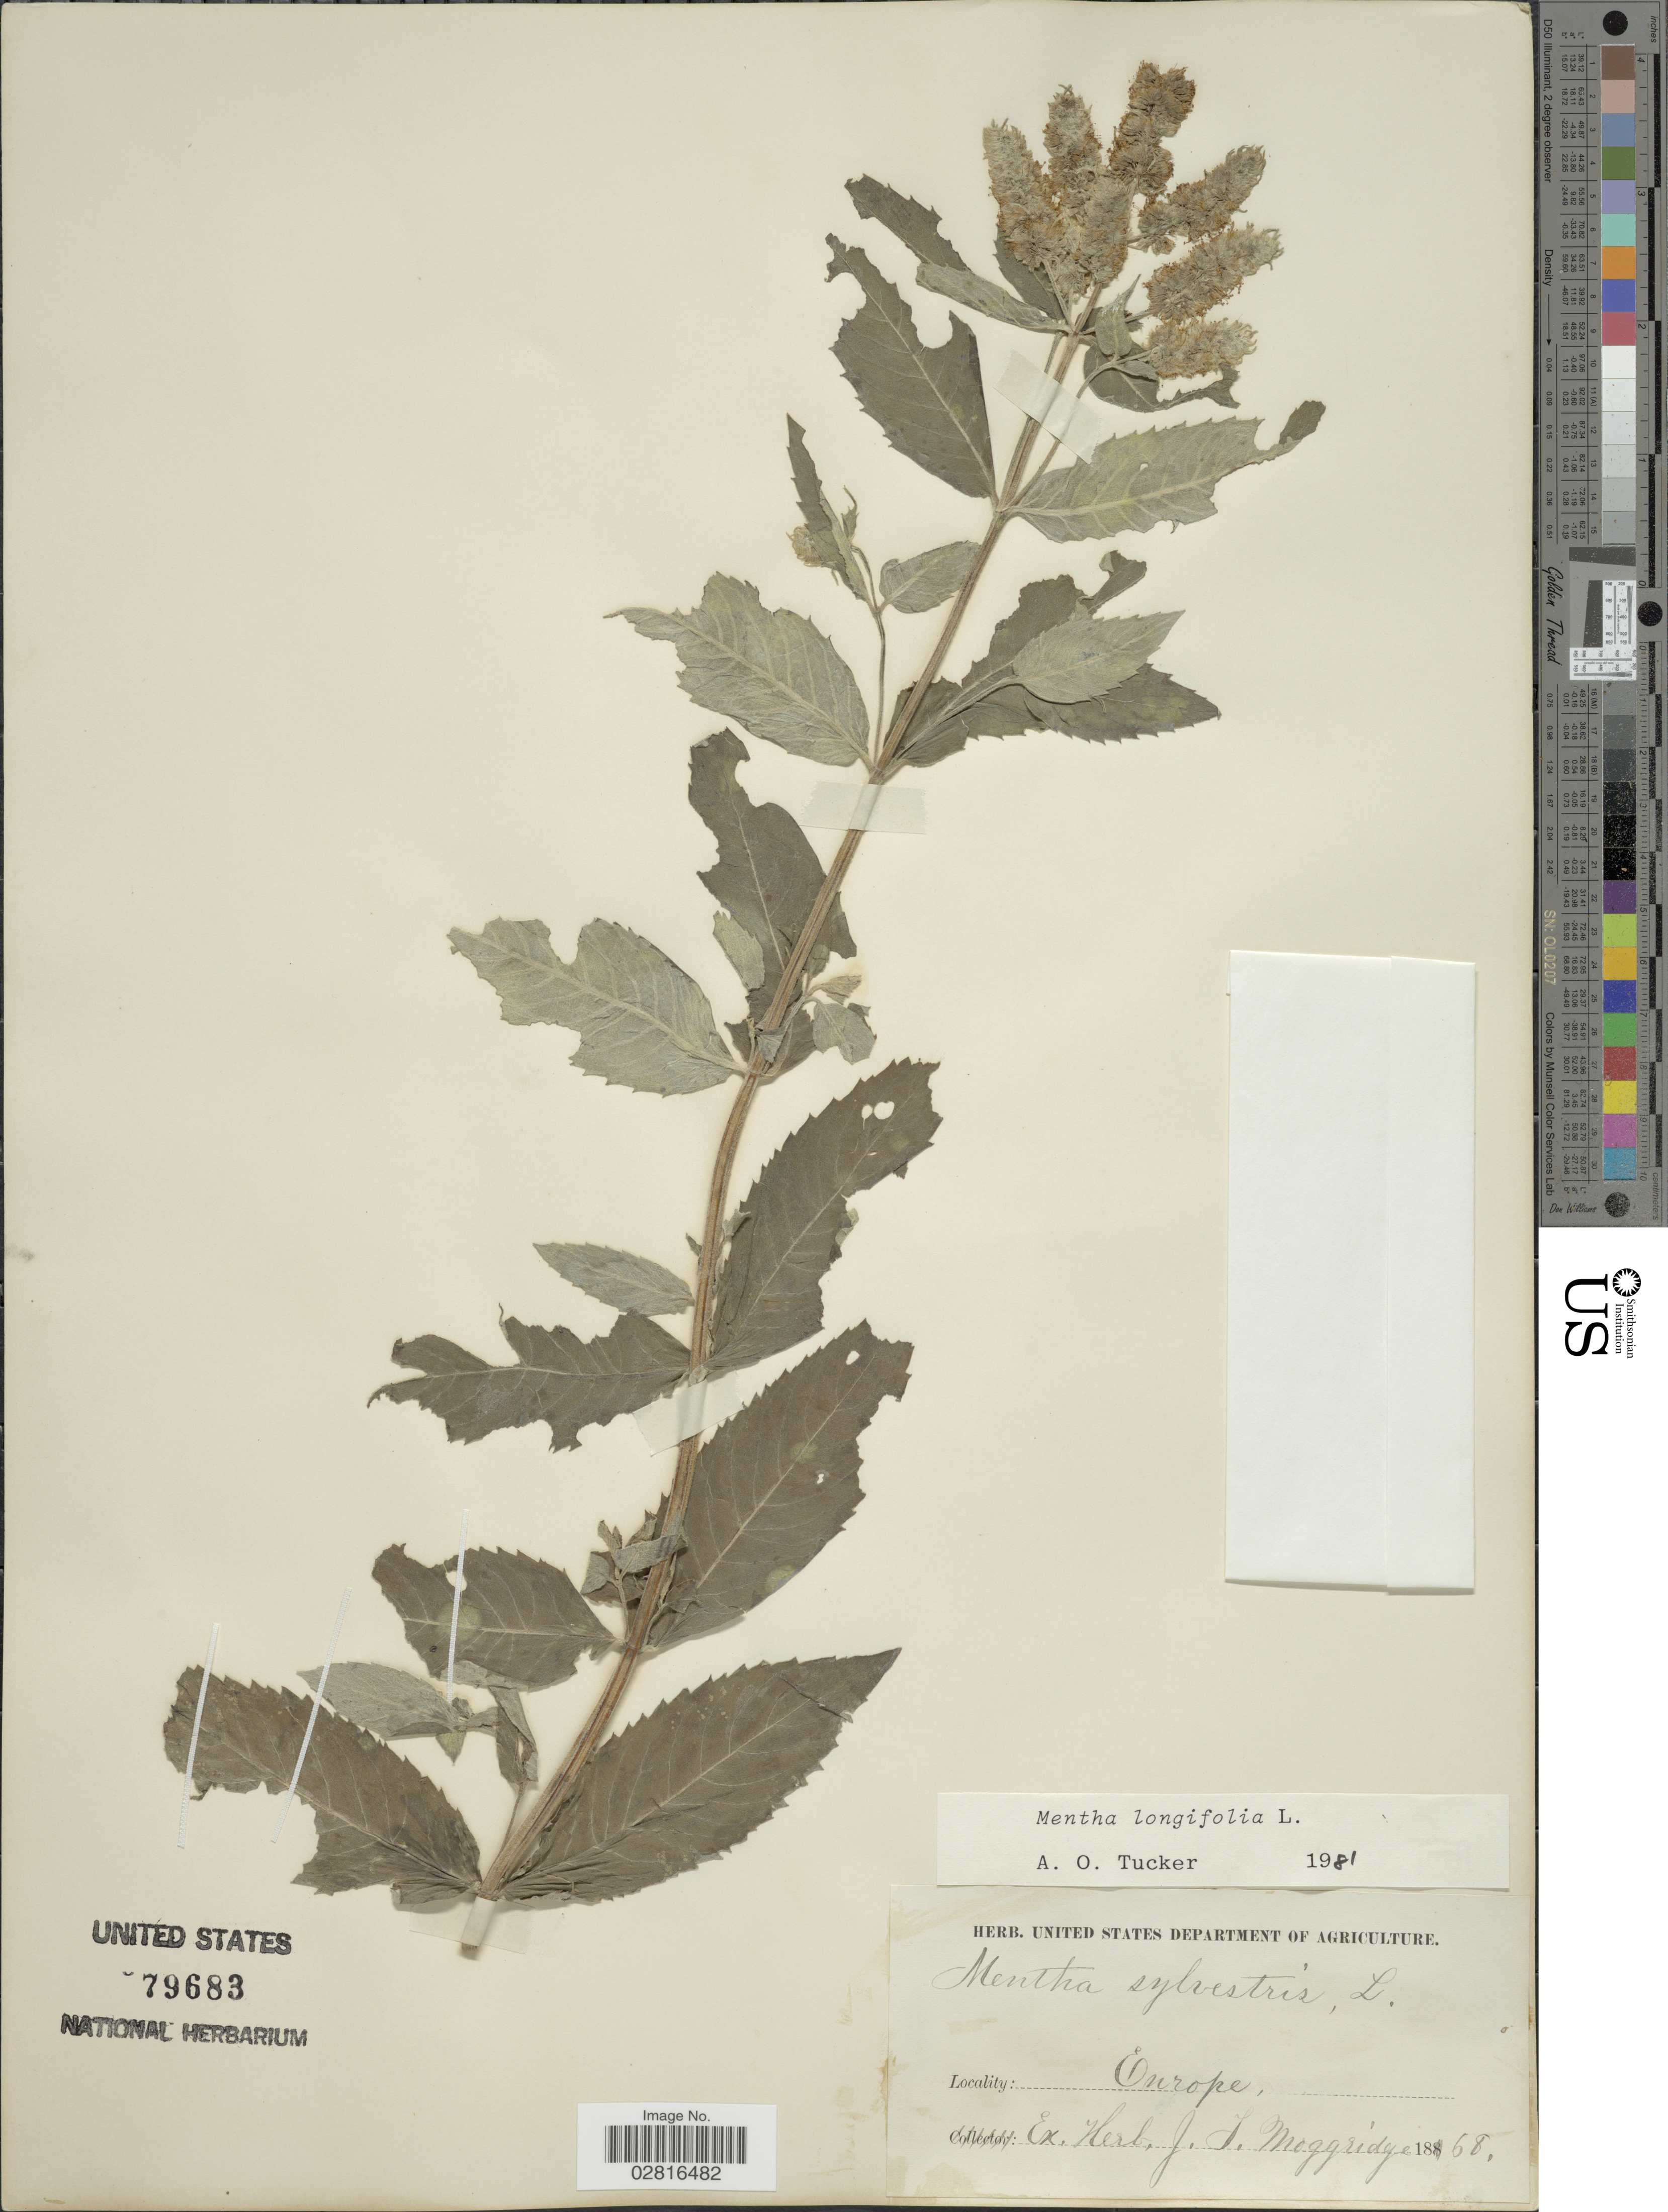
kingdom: Plantae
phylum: Tracheophyta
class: Magnoliopsida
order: Lamiales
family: Lamiaceae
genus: Mentha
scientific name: Mentha longifolia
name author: (L.) L.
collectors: ex herb. J.T. Moggridge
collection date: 1868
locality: Europe.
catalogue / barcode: US 79683